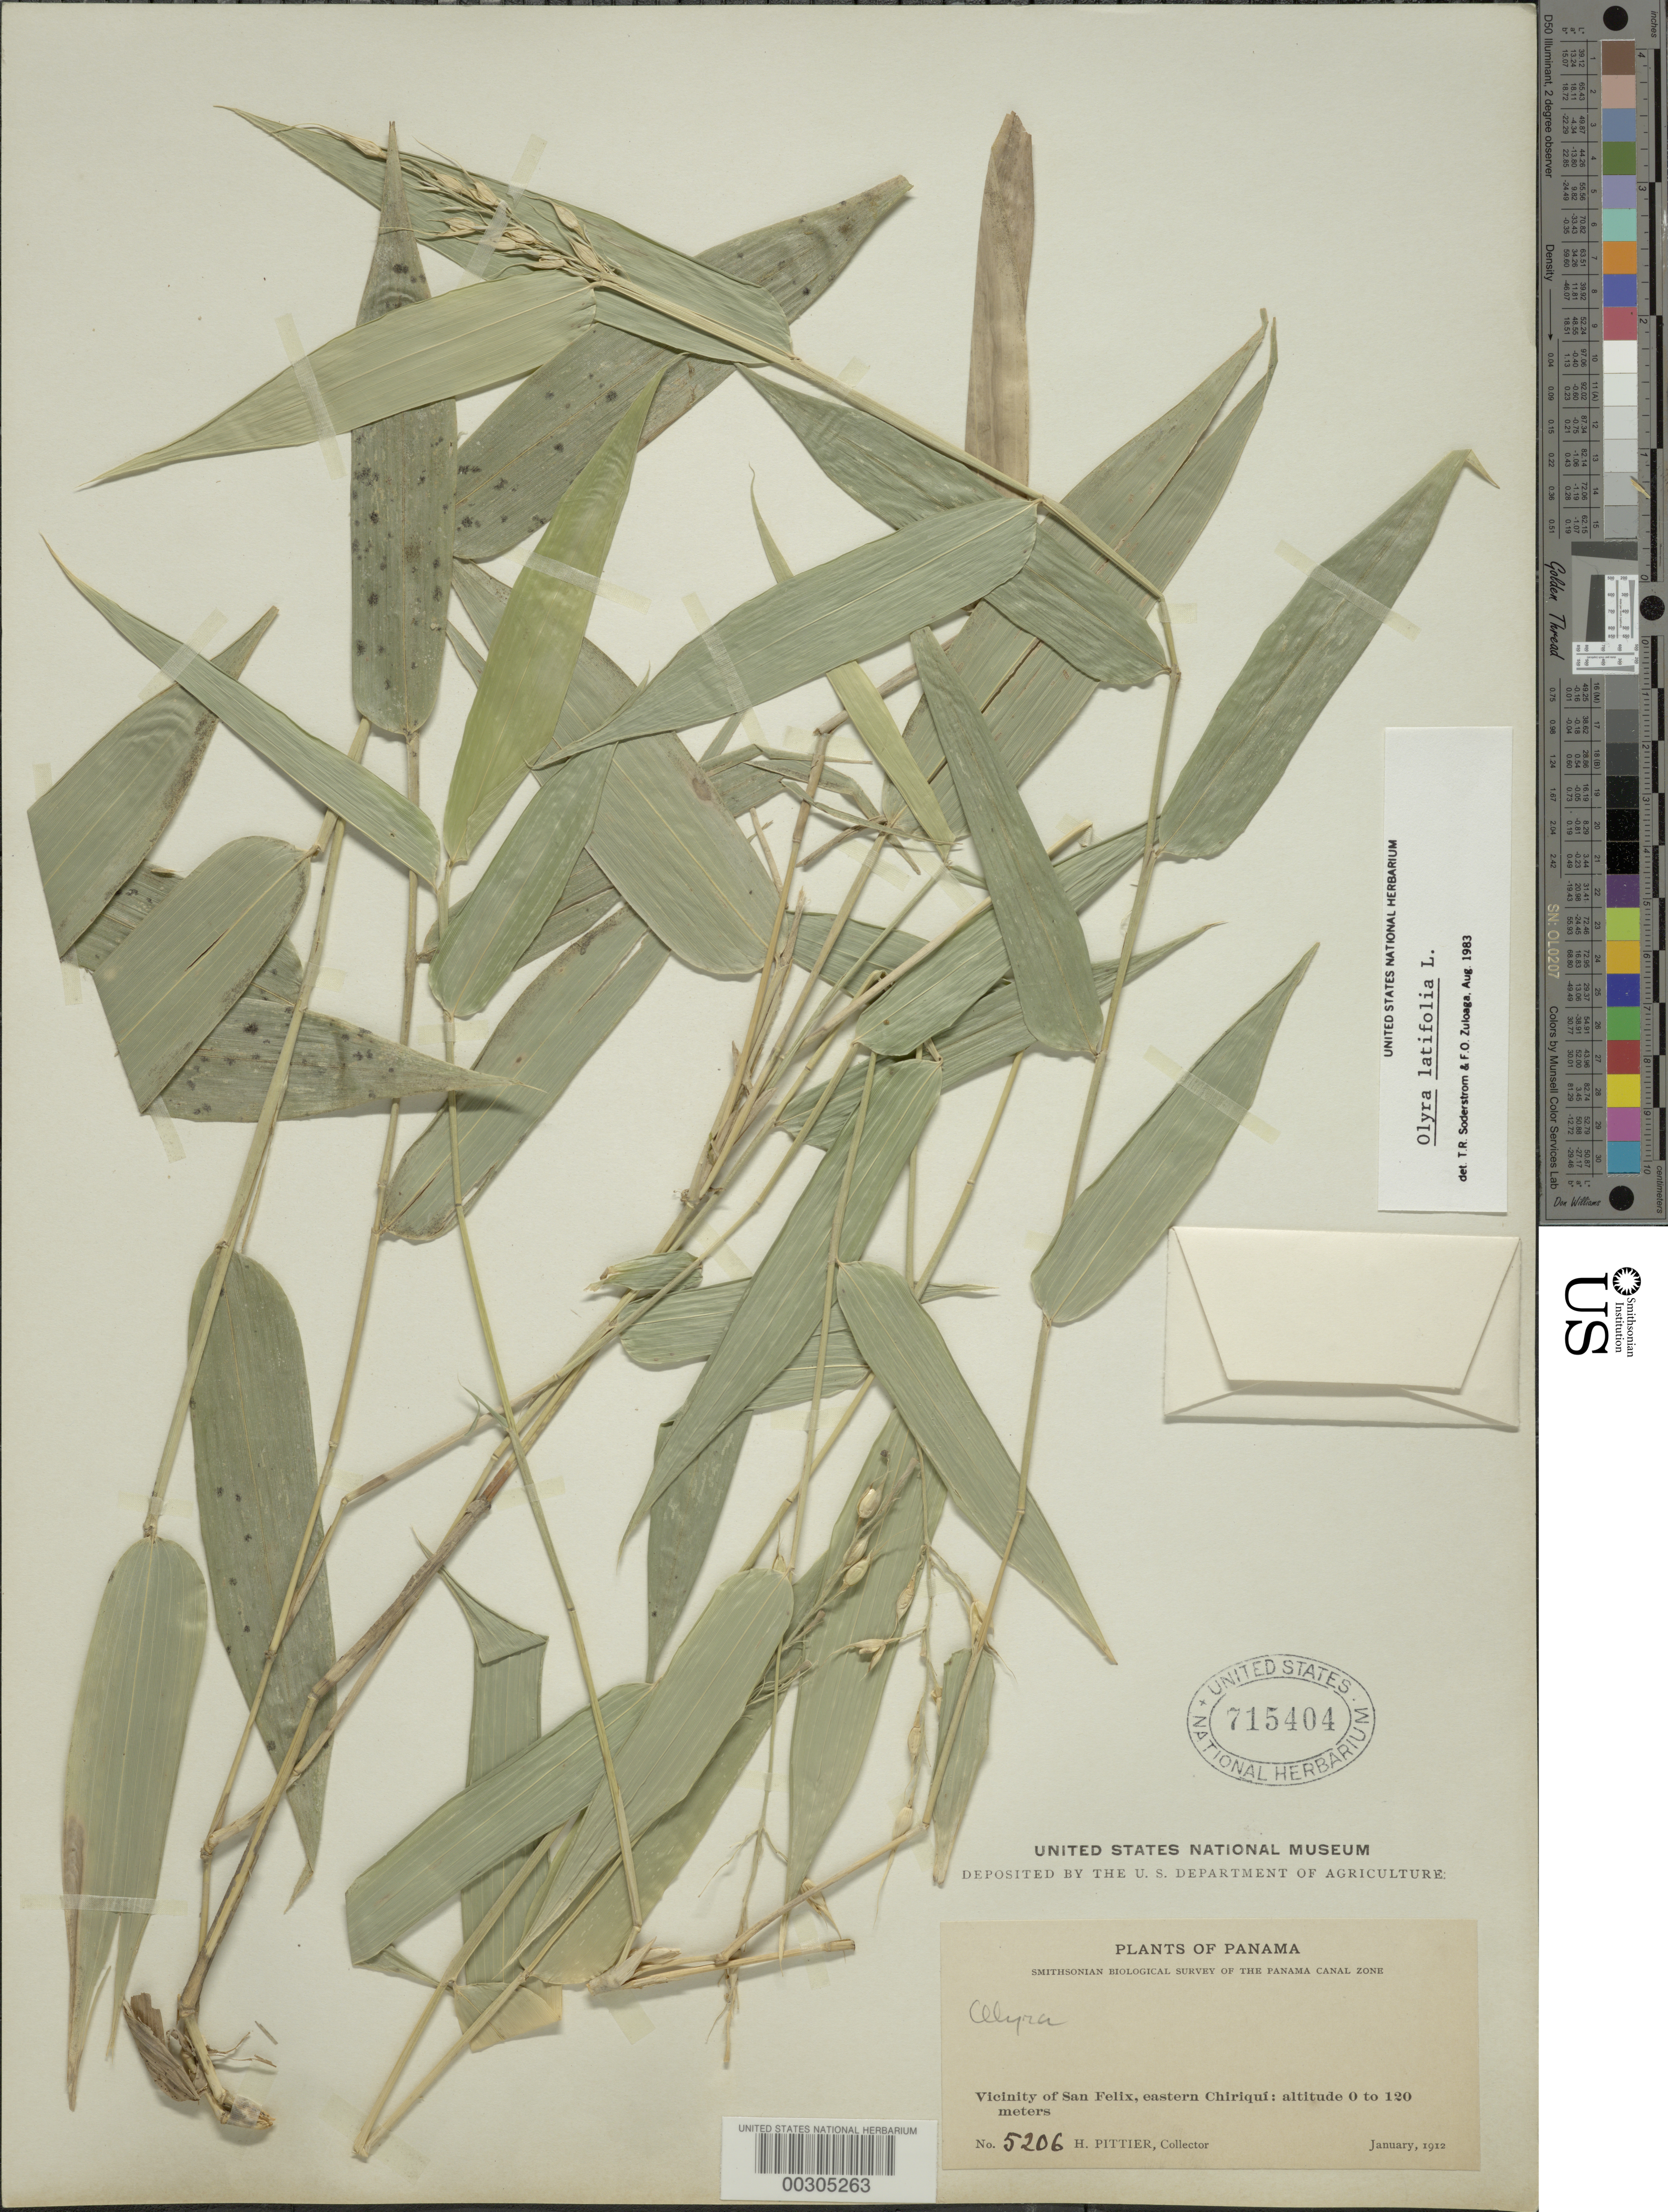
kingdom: Plantae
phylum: Tracheophyta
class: Liliopsida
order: Poales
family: Poaceae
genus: Olyra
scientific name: Olyra latifolia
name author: L.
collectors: H. F. Pittier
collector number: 5206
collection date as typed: Jan 1912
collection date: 1912-01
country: Panama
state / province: Chiriquí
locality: San Felix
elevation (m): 0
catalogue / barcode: US 715404